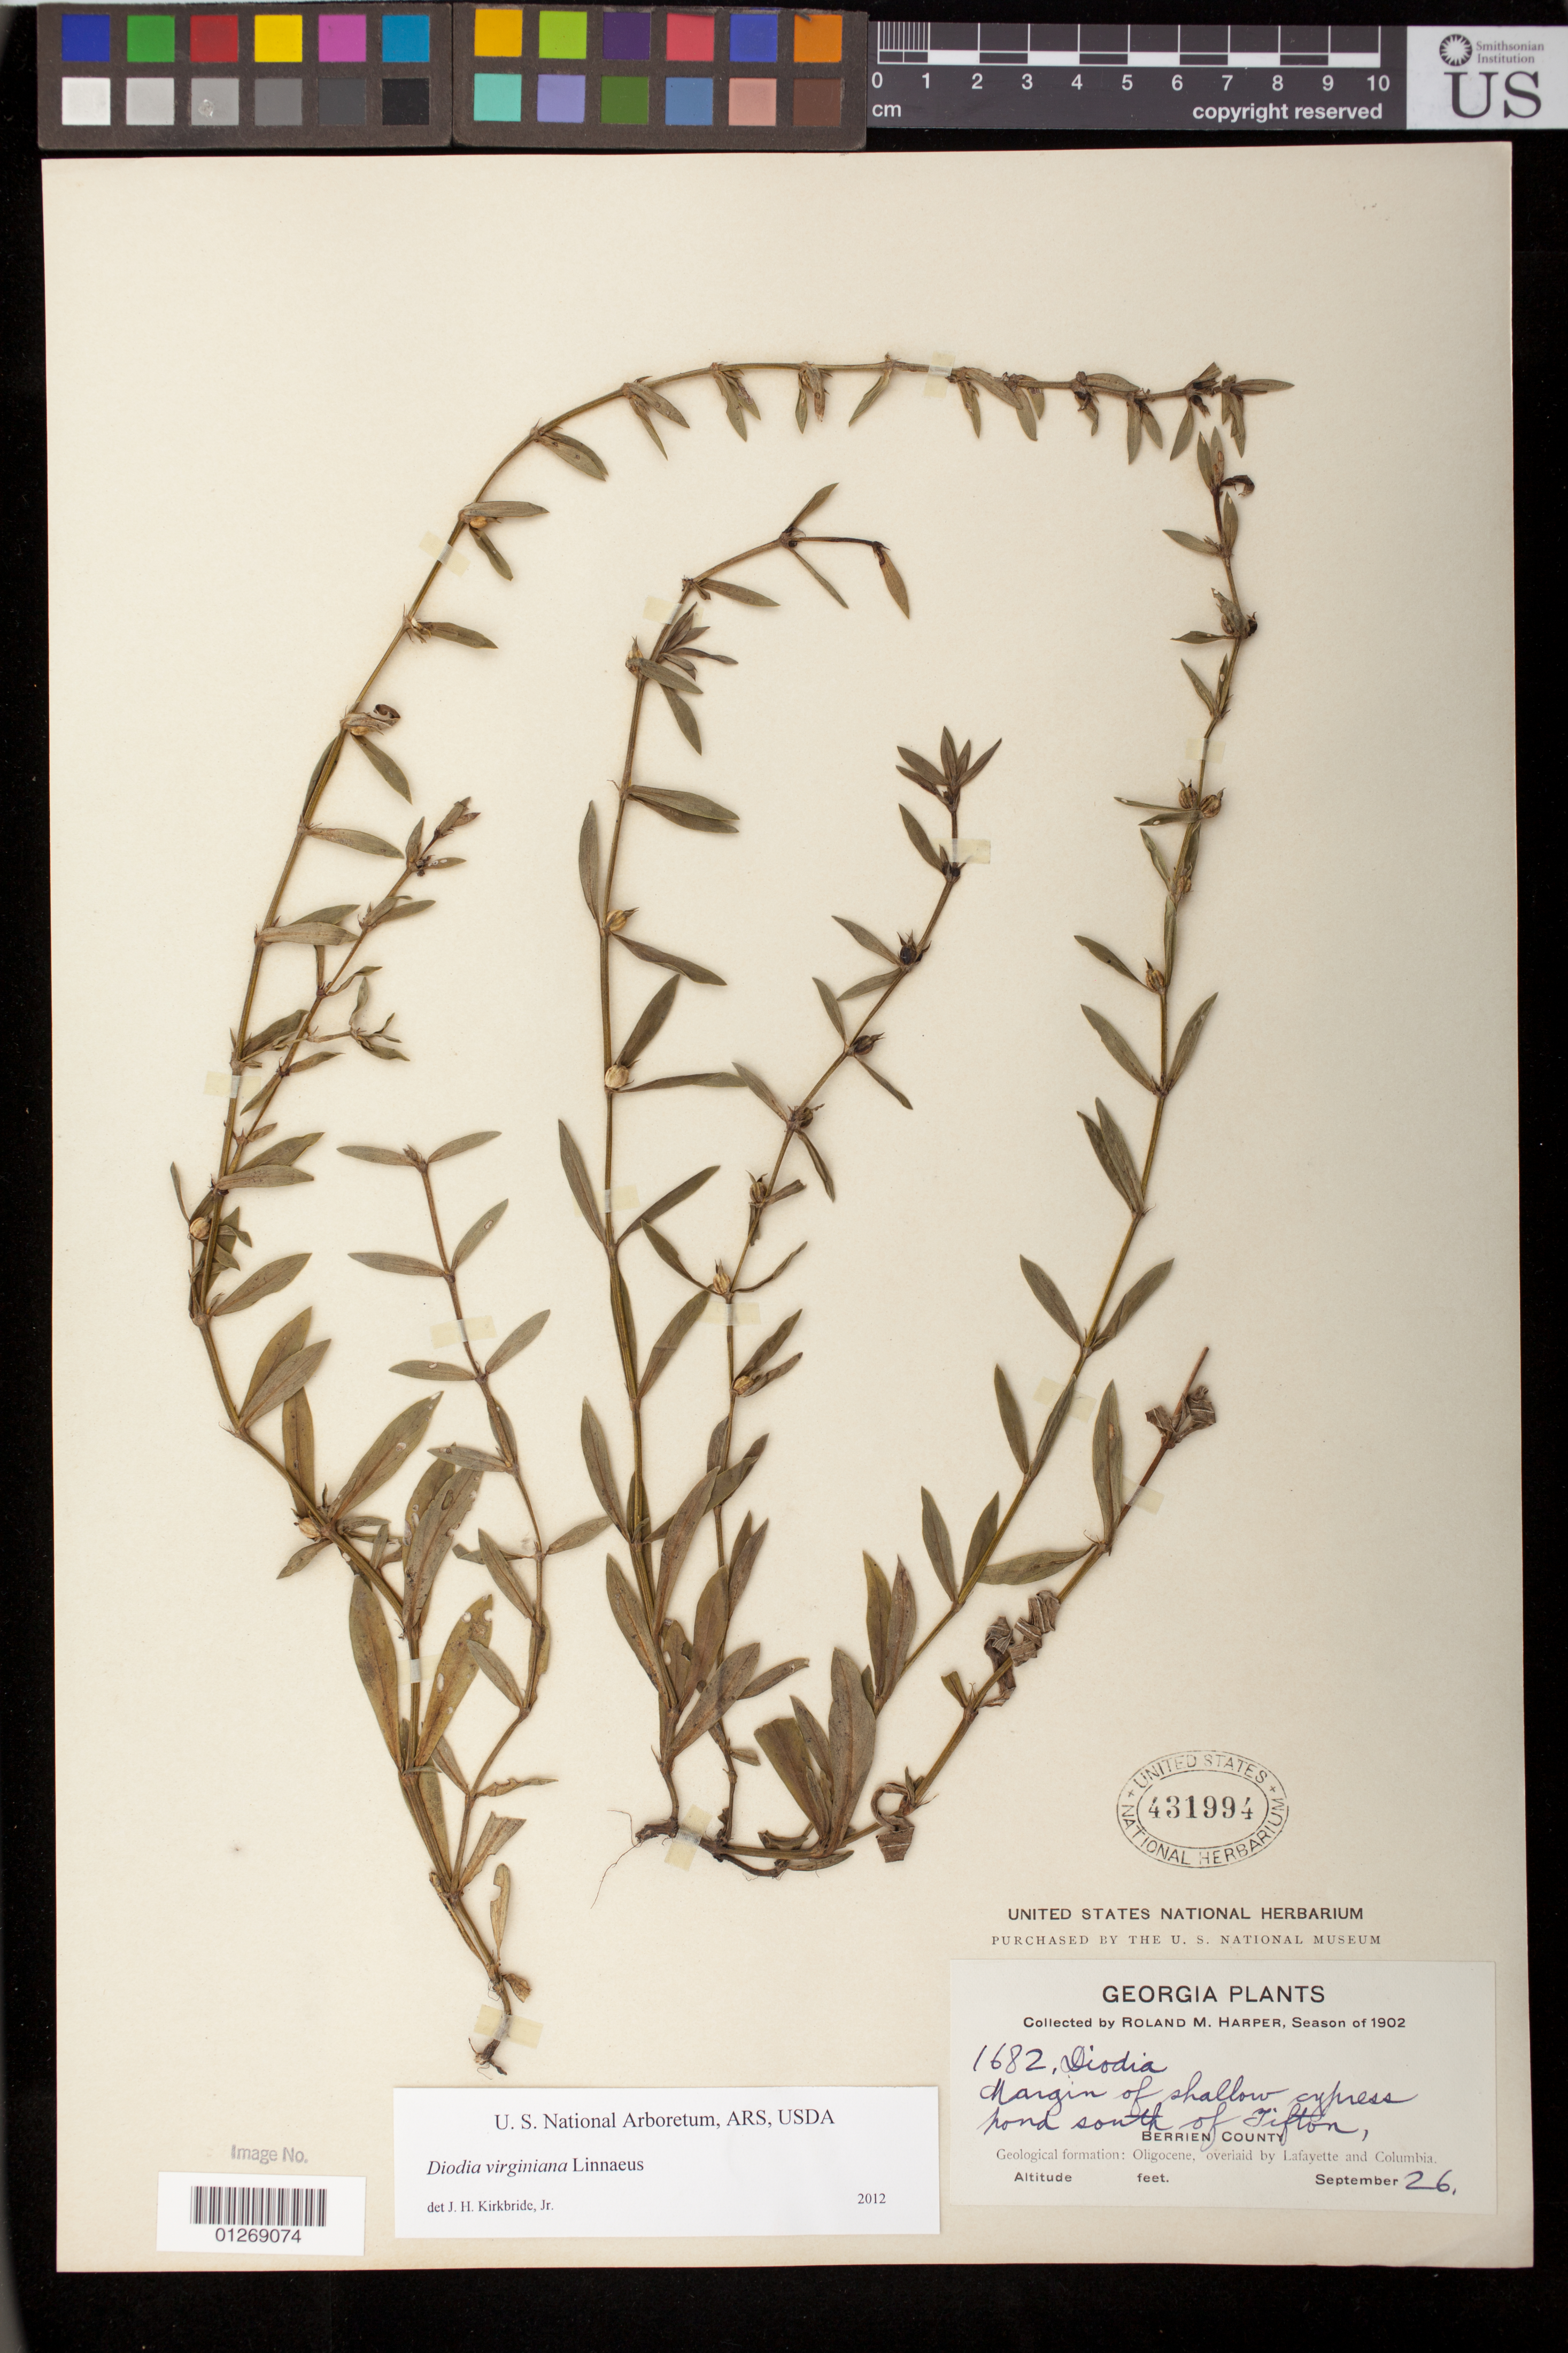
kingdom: Plantae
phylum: Tracheophyta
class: Magnoliopsida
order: Gentianales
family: Rubiaceae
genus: Diodia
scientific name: Diodia harperi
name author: Small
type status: Possible Type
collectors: R. M. Harper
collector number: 1682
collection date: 1902-09-26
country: United States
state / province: Georgia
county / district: Berrien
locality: Margin of shallow cypress pond south of Tifton, Berrien County.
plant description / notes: Protologue, "Pond margins, Coastal Plain, S Ga." Small did not cite any specimens or designate a type (as he usually did in this publication); this specimen is a duplicate of one at NY that is apparently the basis of Small's name and is annotated "type", apparently by Small.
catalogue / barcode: US 431994